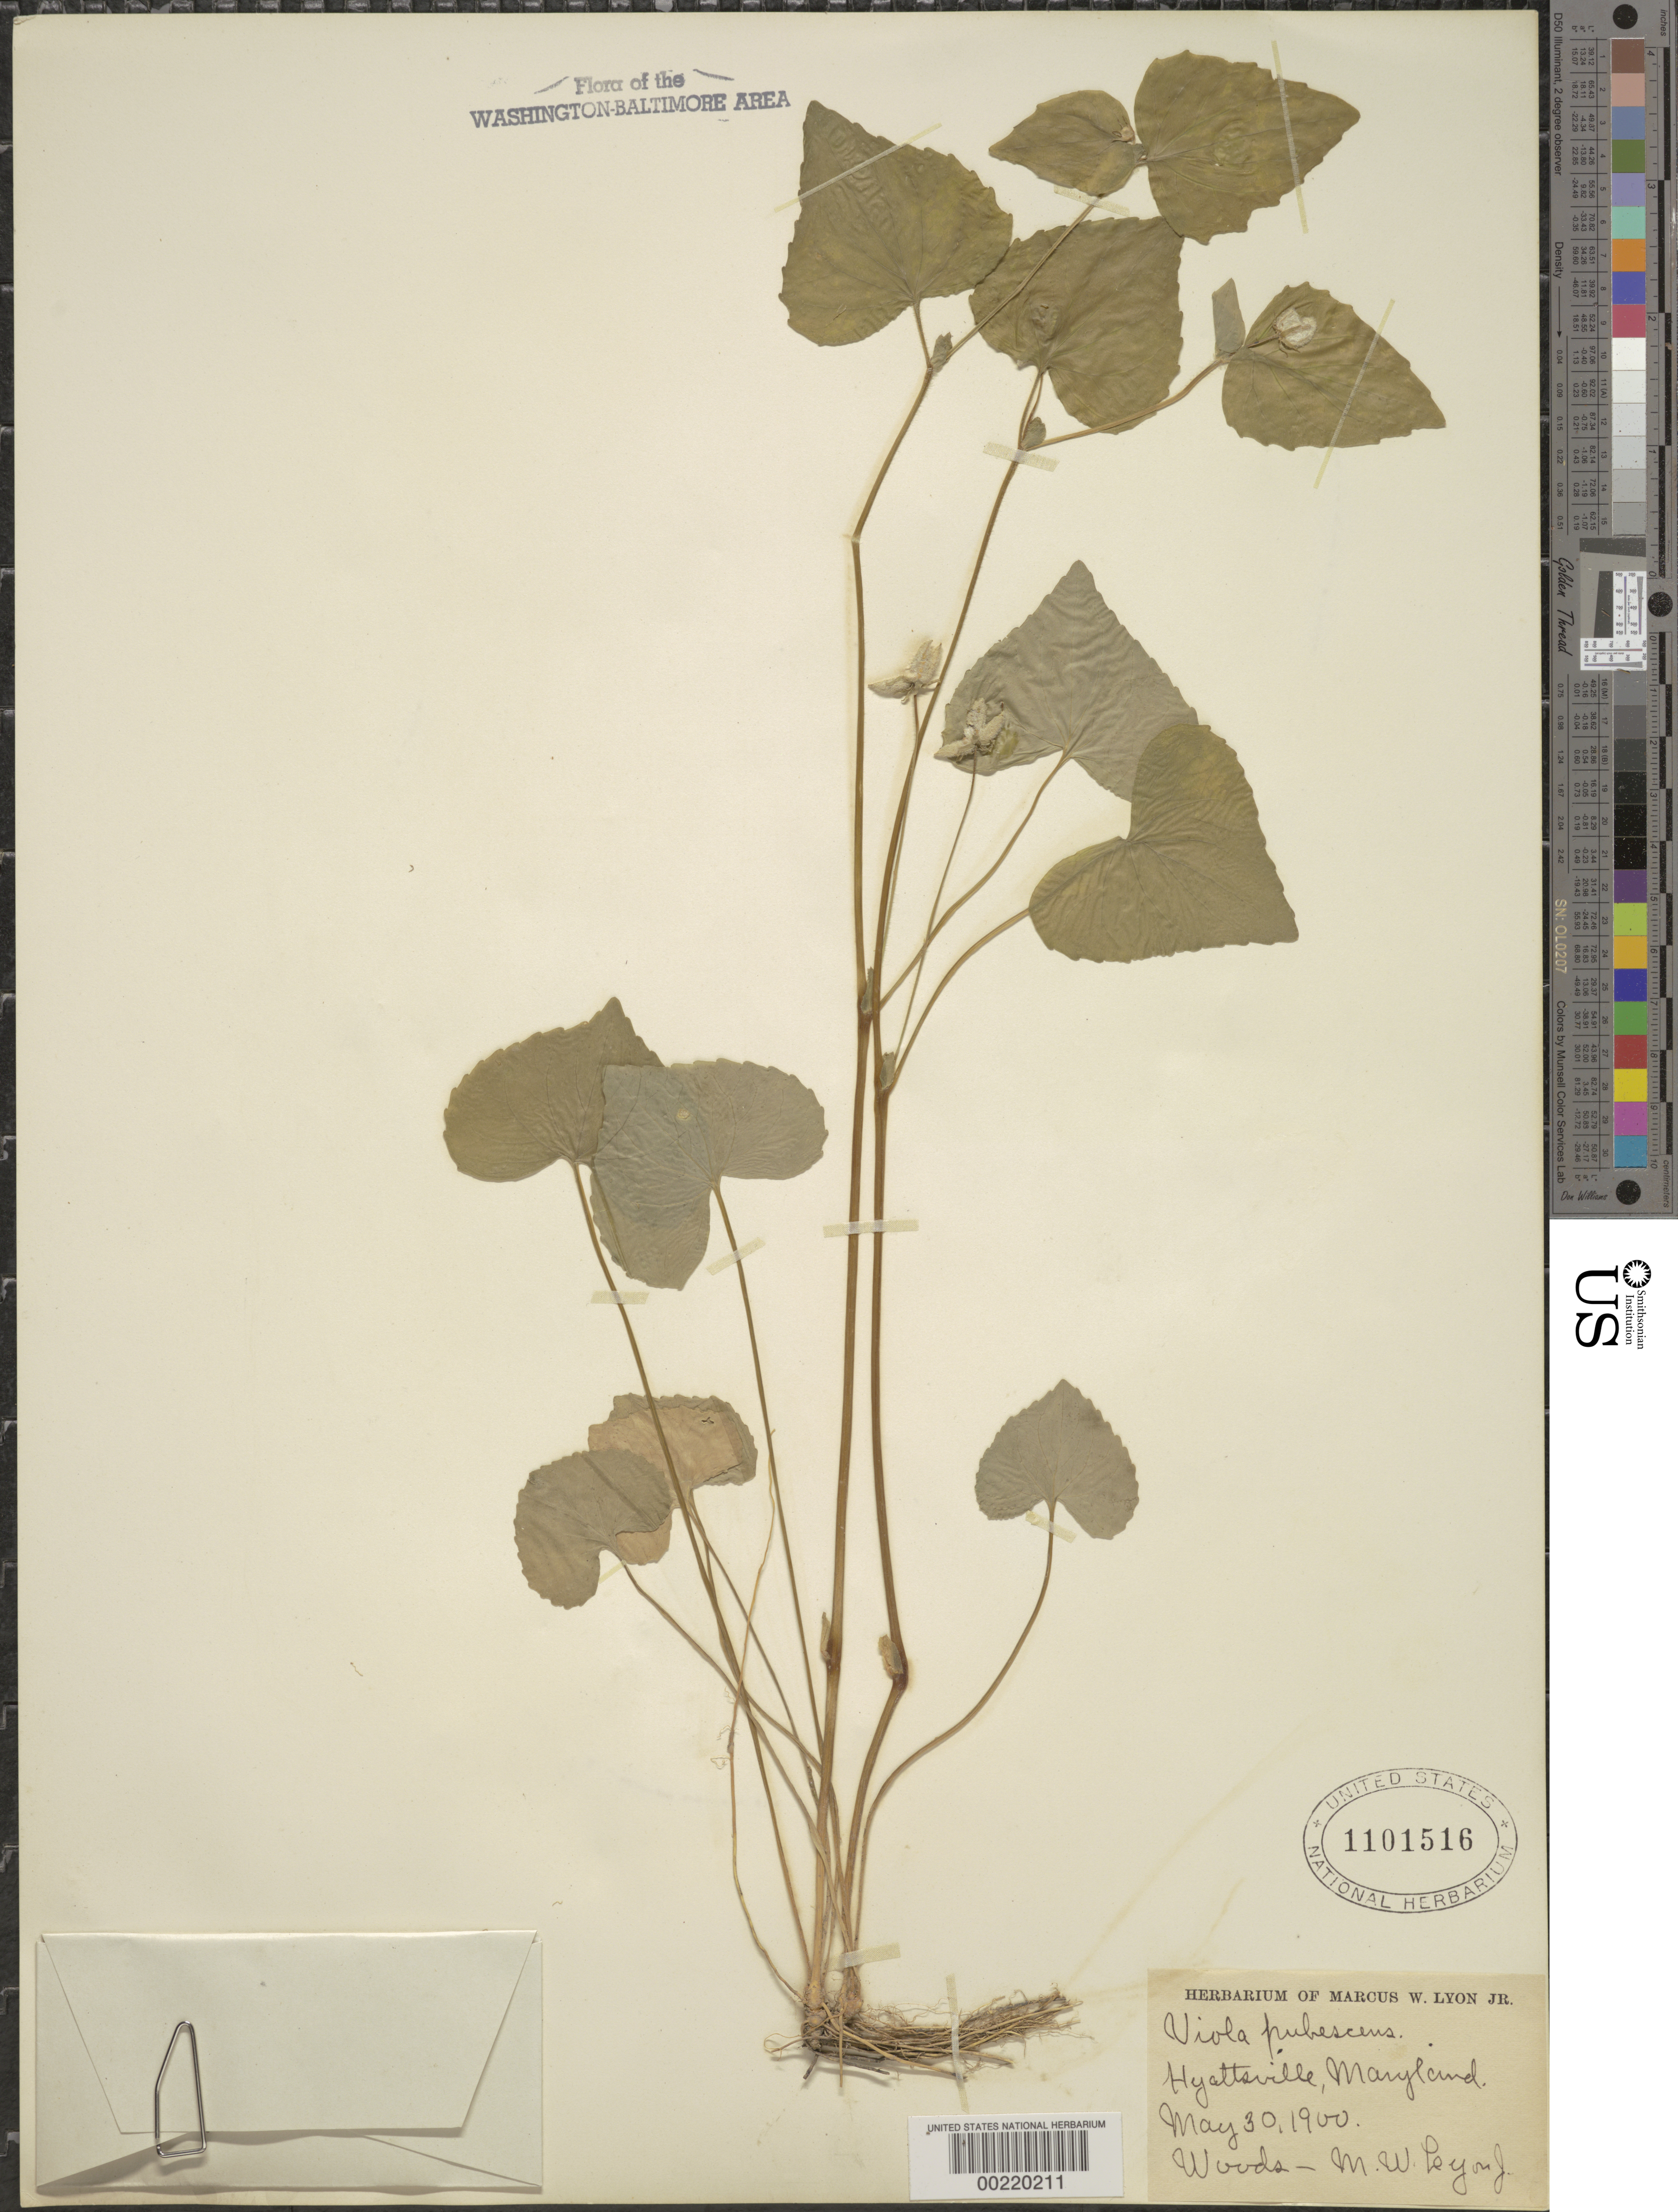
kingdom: Plantae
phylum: Tracheophyta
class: Magnoliopsida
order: Malpighiales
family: Violaceae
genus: Viola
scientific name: Viola pubescens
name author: Aiton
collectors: M. W. Lyon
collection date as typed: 30 May 1900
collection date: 1900-05-30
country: United States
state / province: Maryland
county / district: Prince George's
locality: Hyattsville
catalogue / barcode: US 1101516